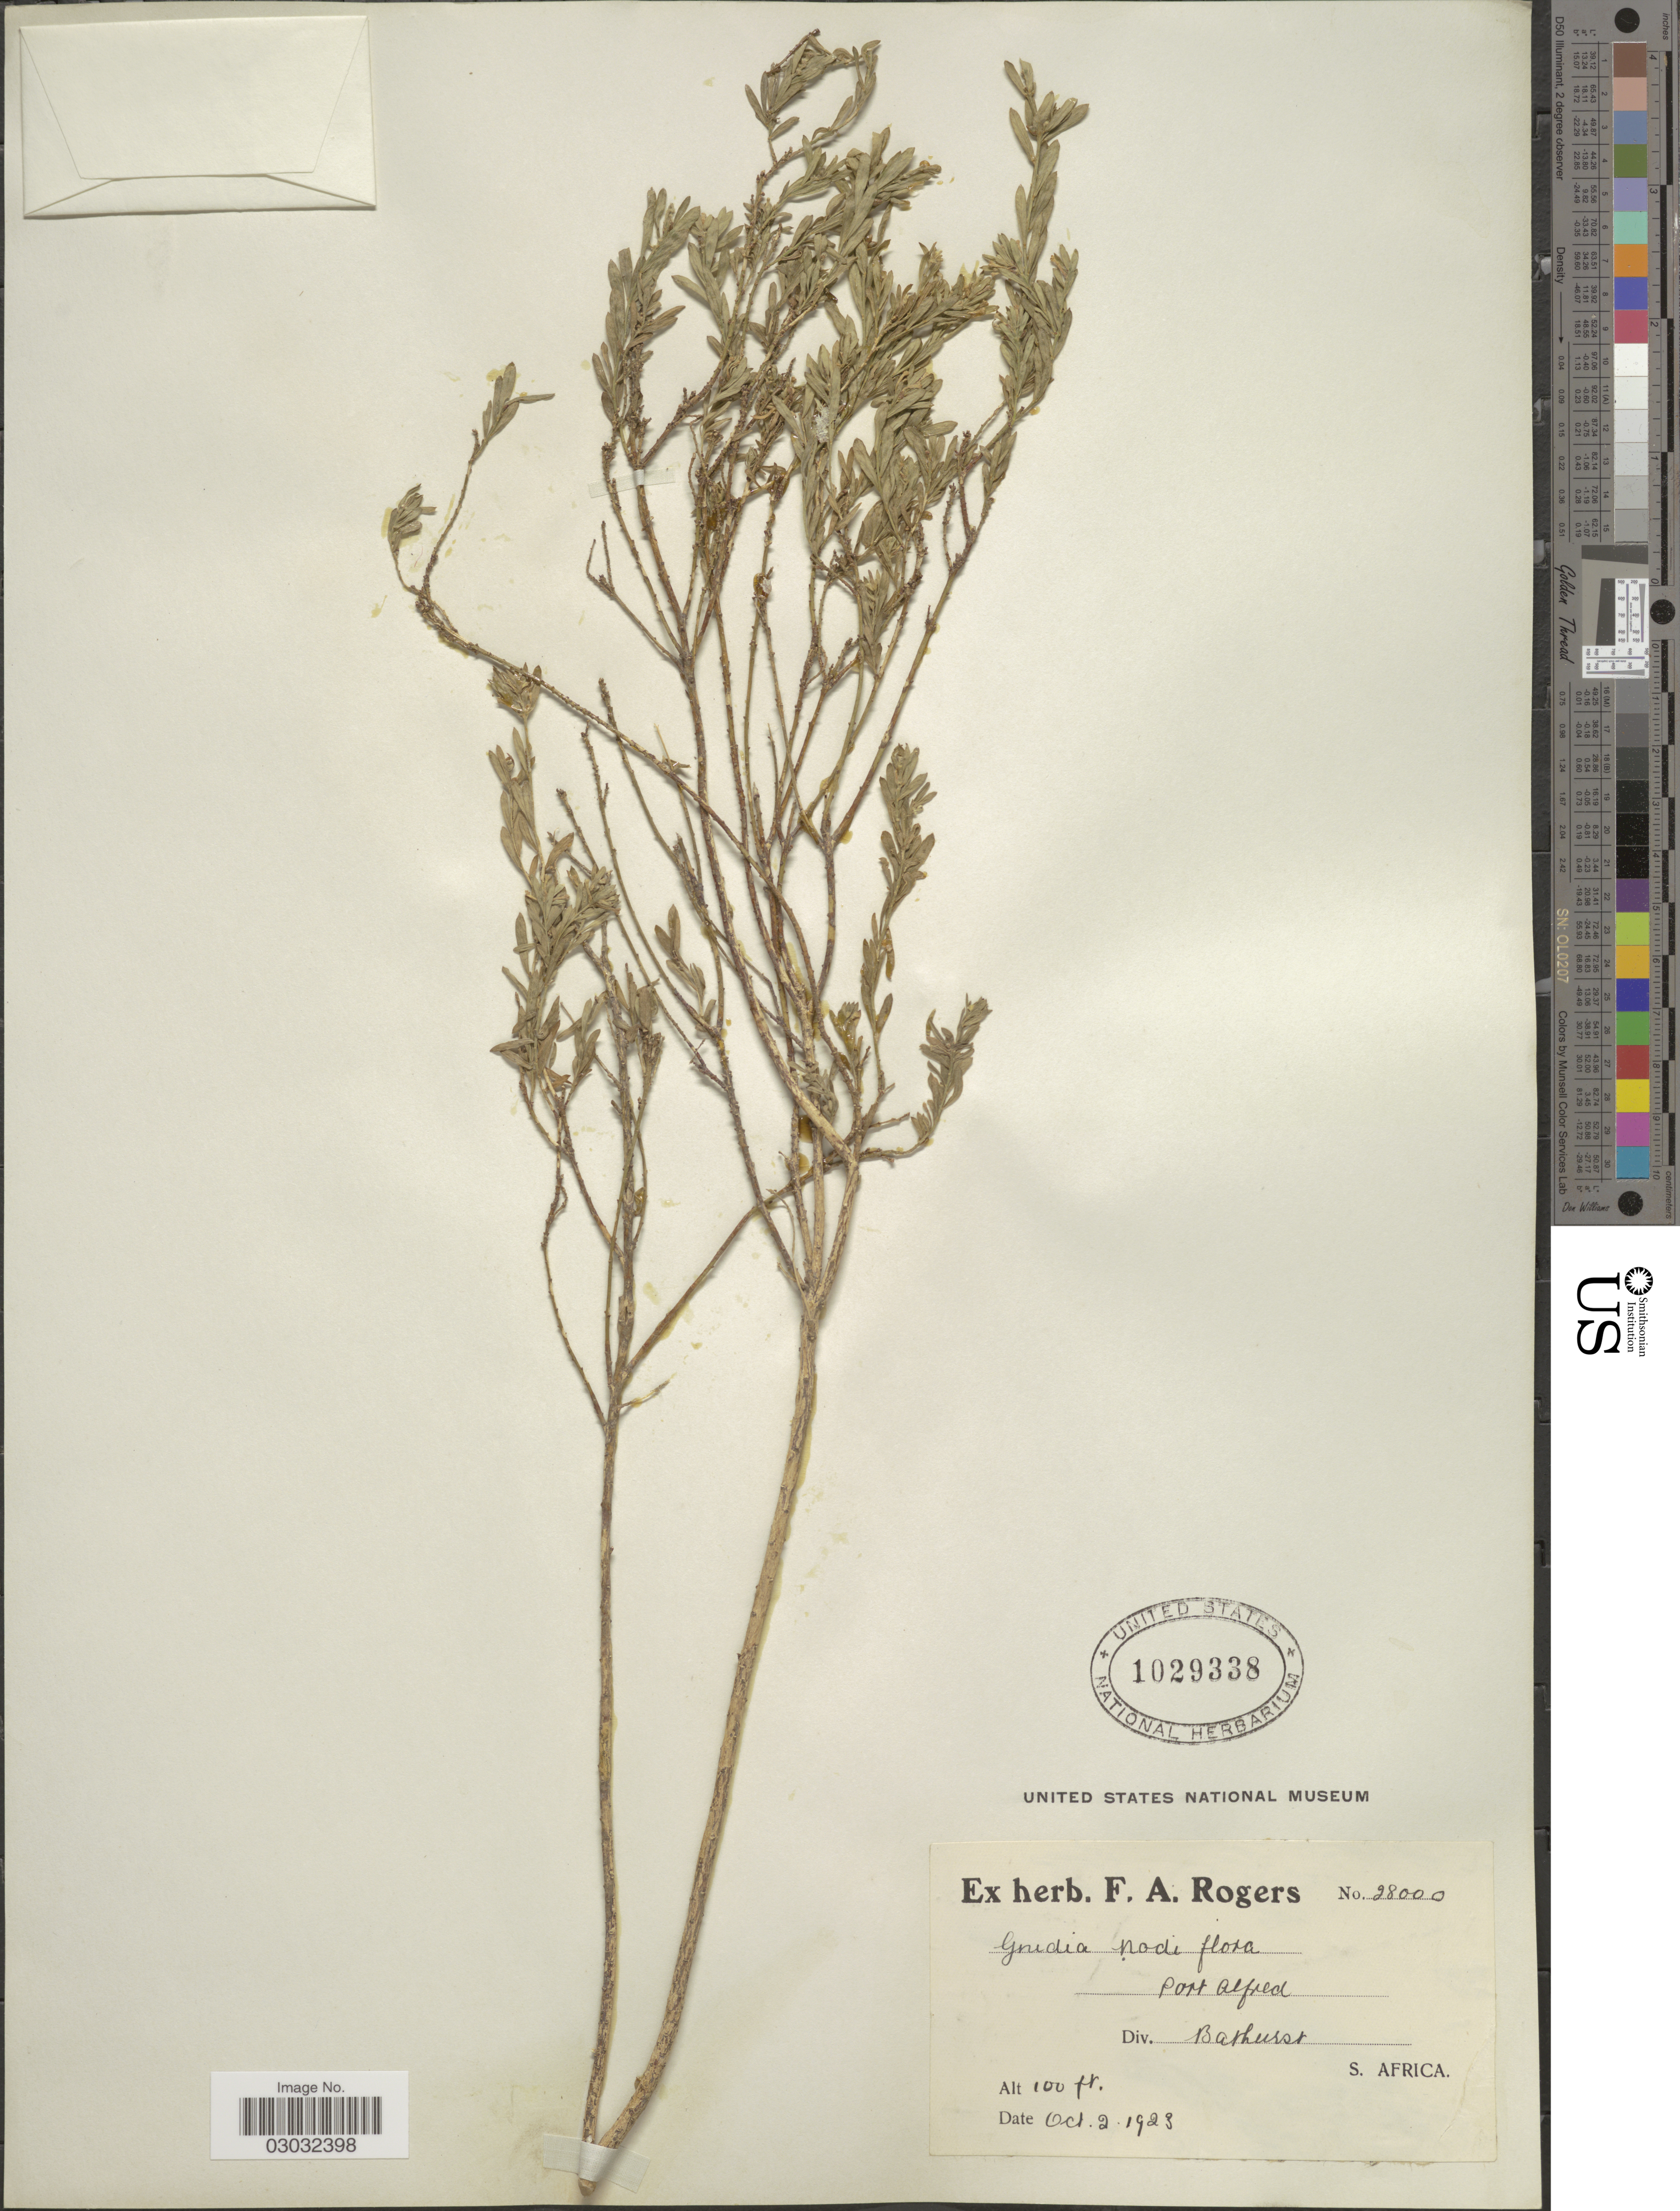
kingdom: Plantae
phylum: Tracheophyta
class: Magnoliopsida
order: Malvales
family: Thymelaeaceae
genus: Gnidia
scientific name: Gnidia nodiflora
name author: Meisn.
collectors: ex herb. F. A. Rodgers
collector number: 28000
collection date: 1923-10-02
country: South Africa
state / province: Eastern Cape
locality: Port Alfred. Div. Bathurst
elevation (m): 30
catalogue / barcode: US 1029338